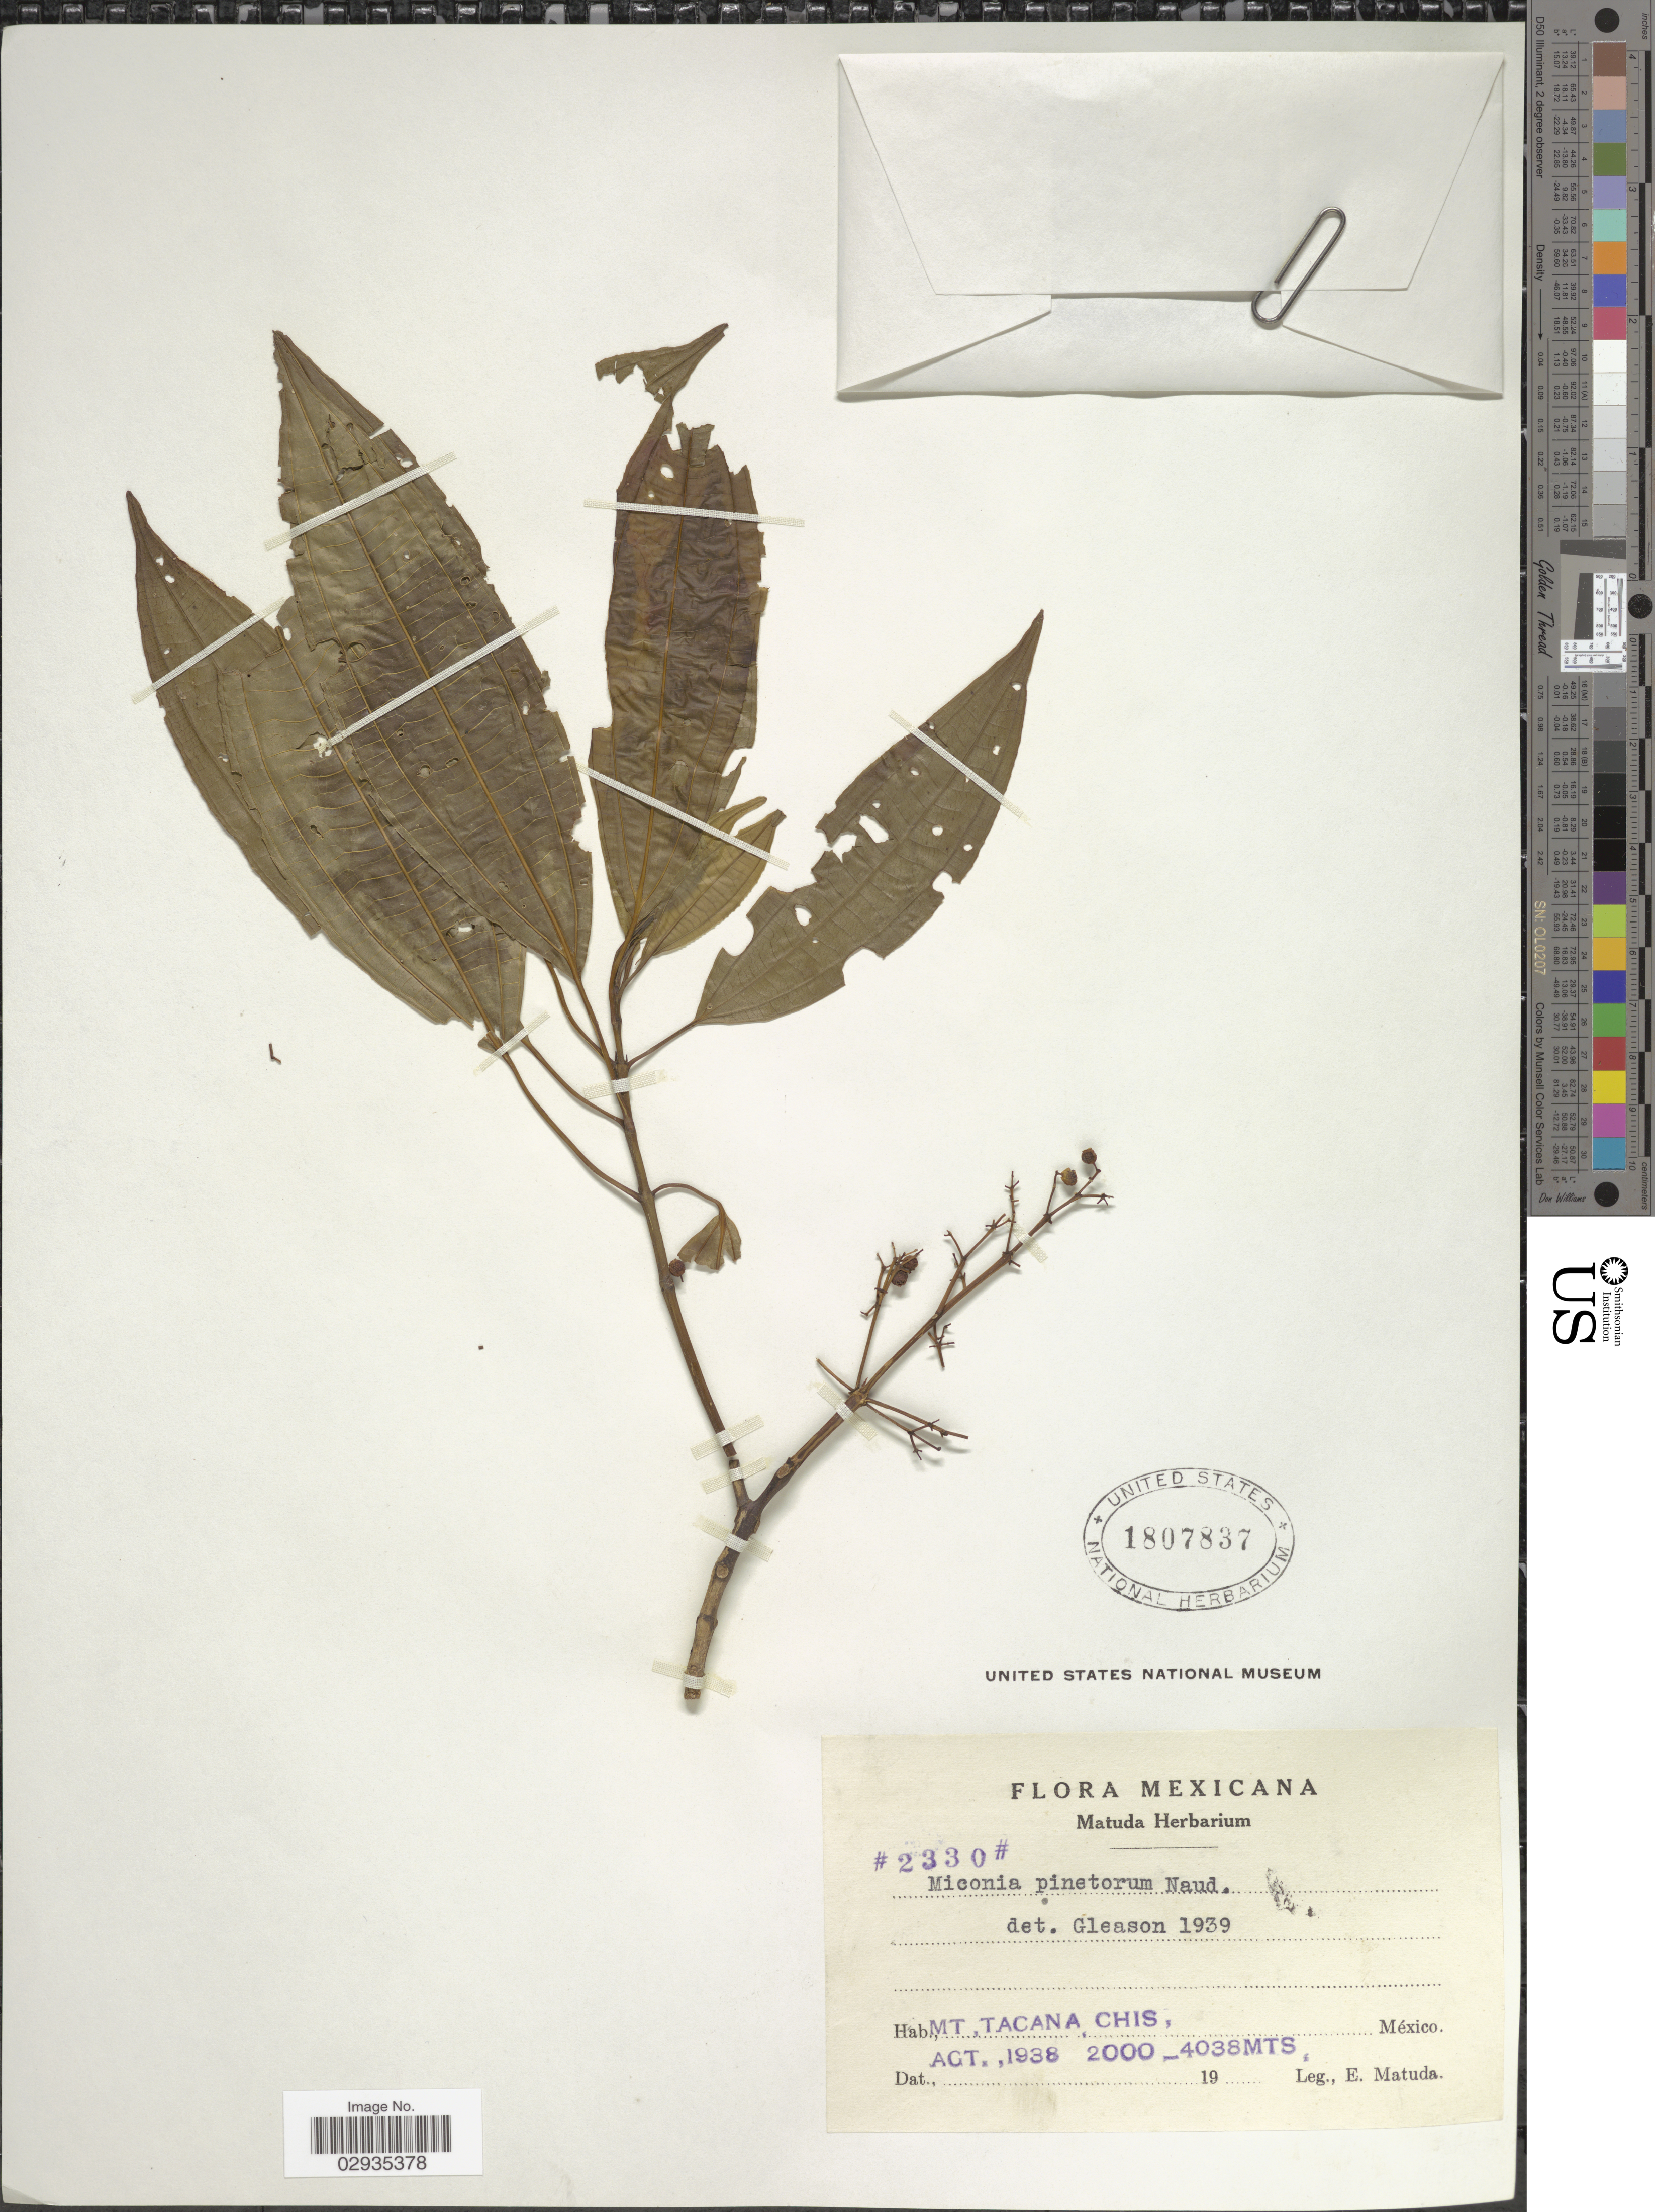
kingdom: Plantae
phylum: Tracheophyta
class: Magnoliopsida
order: Myrtales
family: Melastomataceae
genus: Miconia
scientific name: Miconia pinetorum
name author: Naudin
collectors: E. Matuda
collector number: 2330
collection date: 1938-08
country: Mexico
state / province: Chiapas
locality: Mt. Tacana, Chis.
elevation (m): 2000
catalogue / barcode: US 1807837